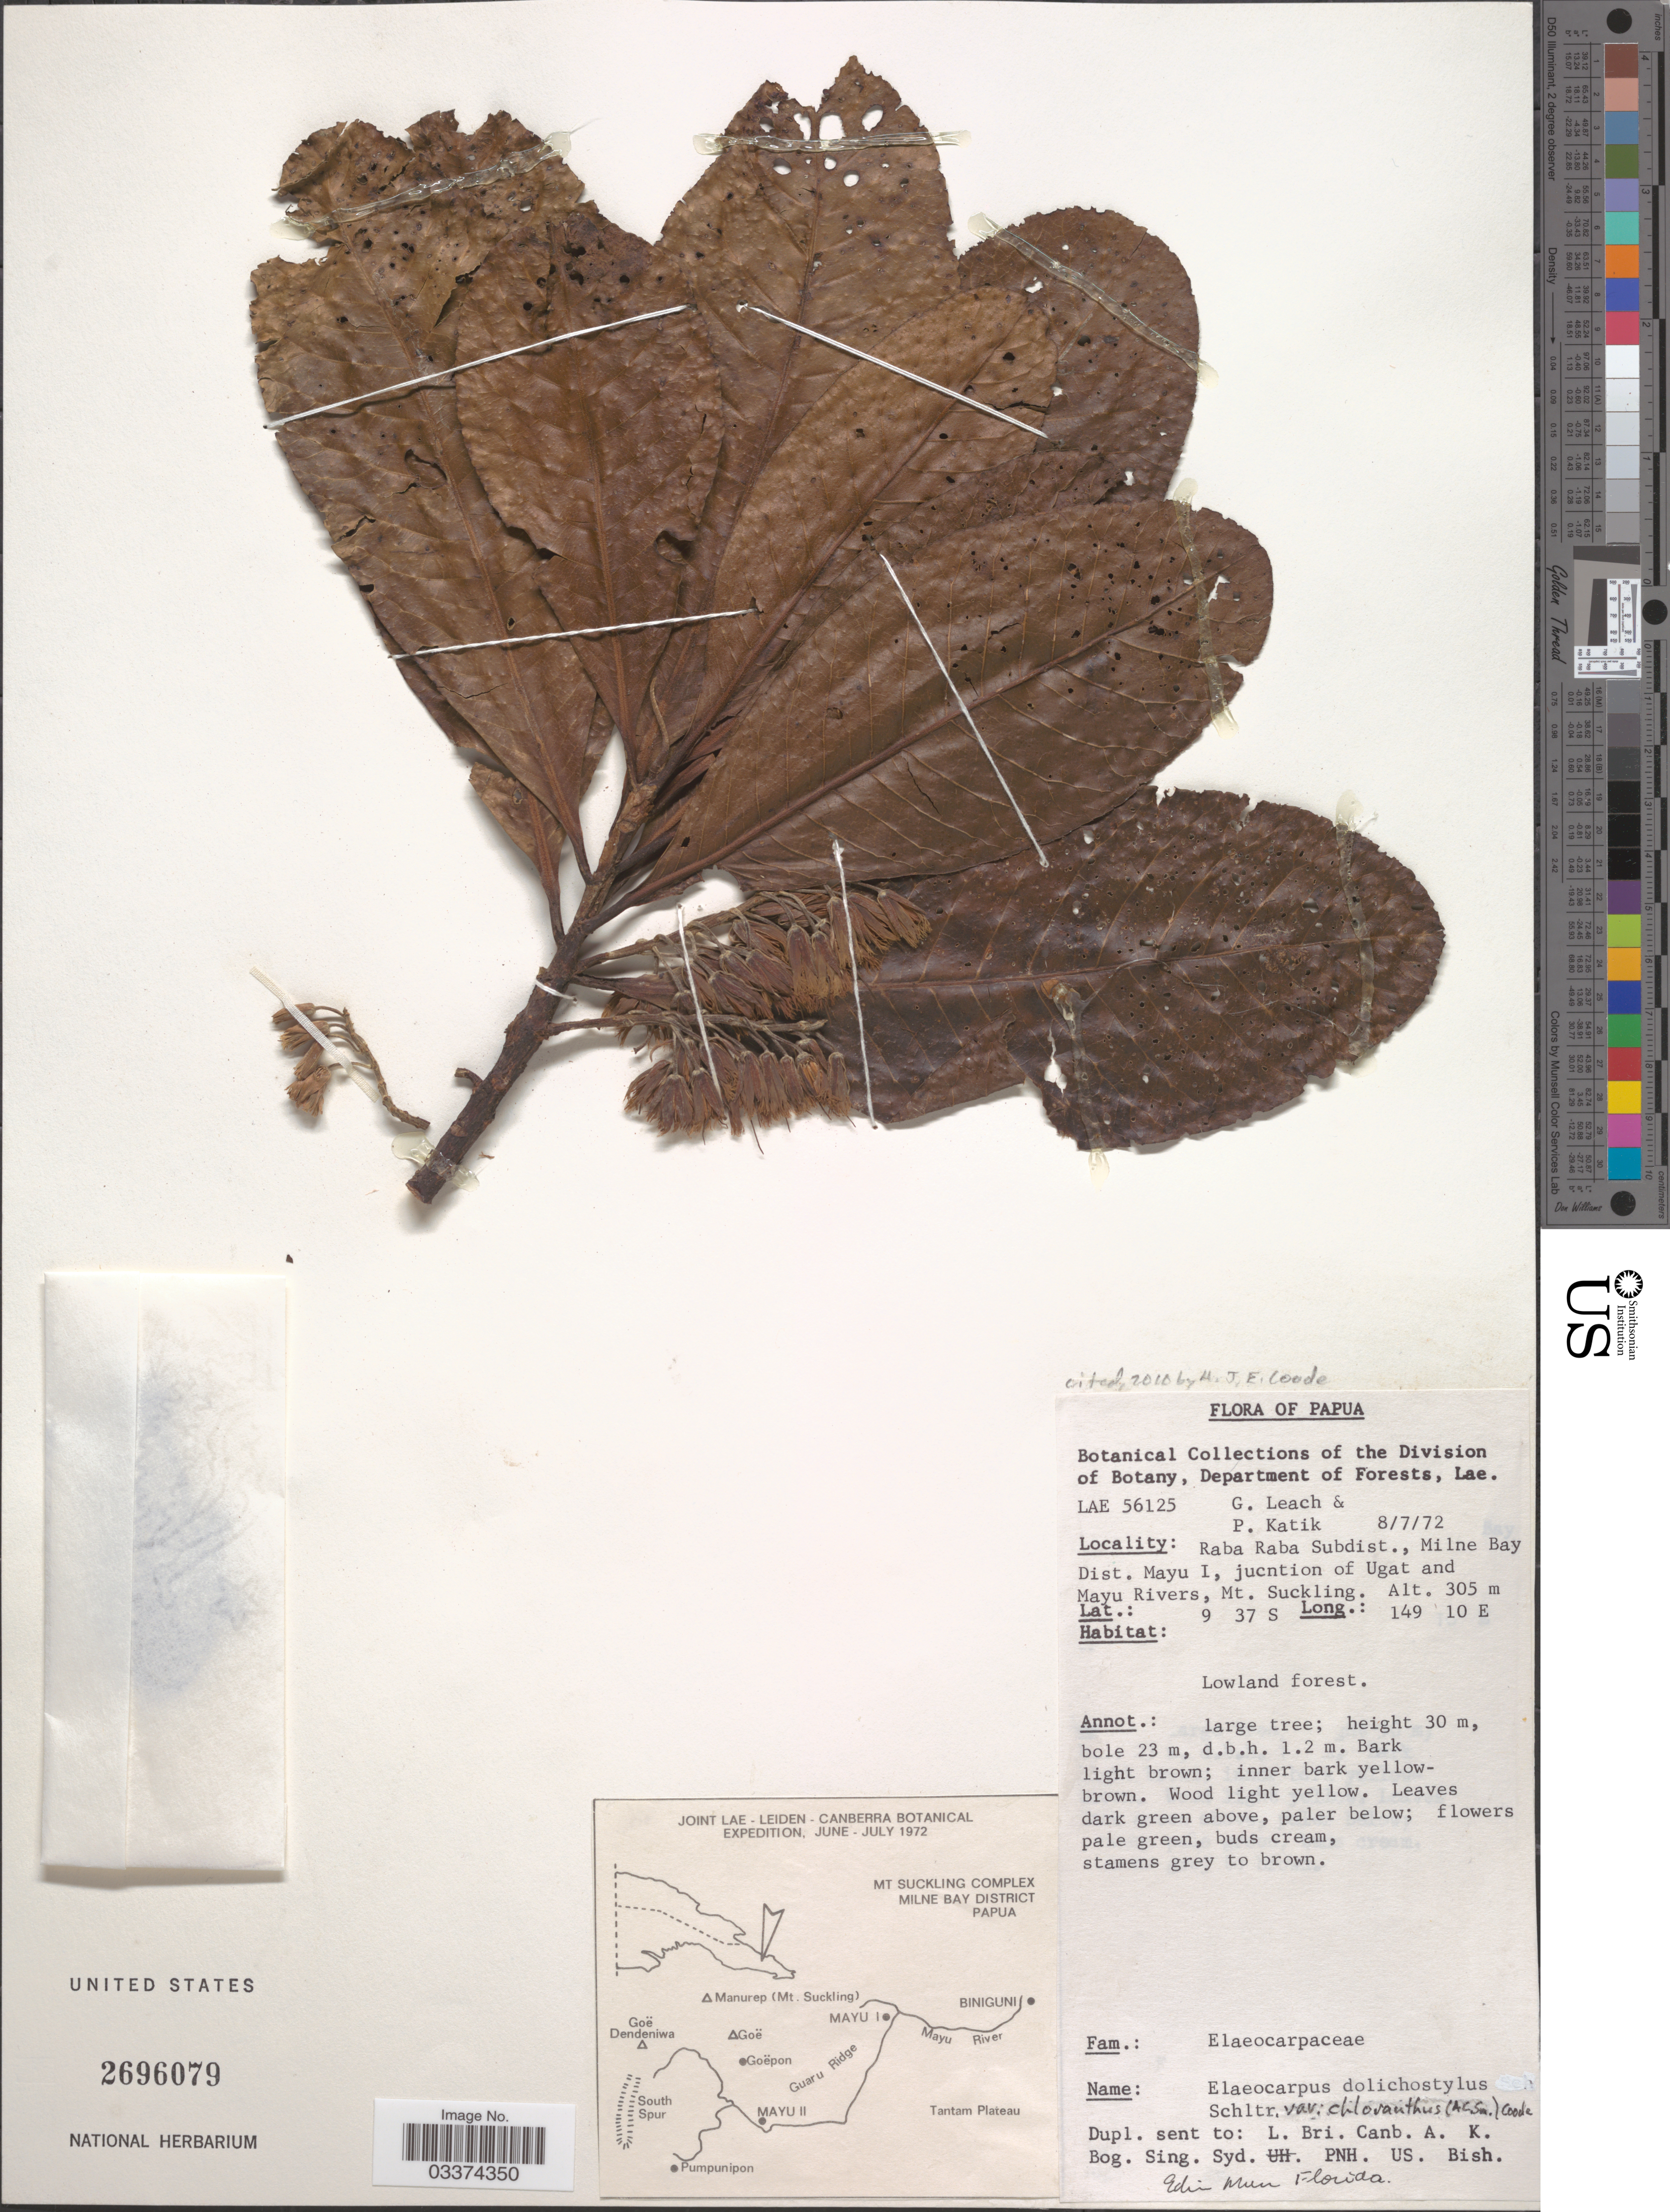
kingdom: Plantae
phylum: Tracheophyta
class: Magnoliopsida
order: Oxalidales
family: Elaeocarpaceae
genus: Elaeocarpus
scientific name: Elaeocarpus dolichostylus var. chloranthus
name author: (A.C. Sm.) Coode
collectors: G. Leach & P. Katik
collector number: LAE56125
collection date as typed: Transcribed d/m/y: 8/7/72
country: Papua New Guinea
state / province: Milne Bay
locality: Papua, Raba Raba Subdist., Milne Bay Dist. Mayu I, junction of Ugat and Mayu Rivers, Mt. Suckling.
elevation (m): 305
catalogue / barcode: US 2696079